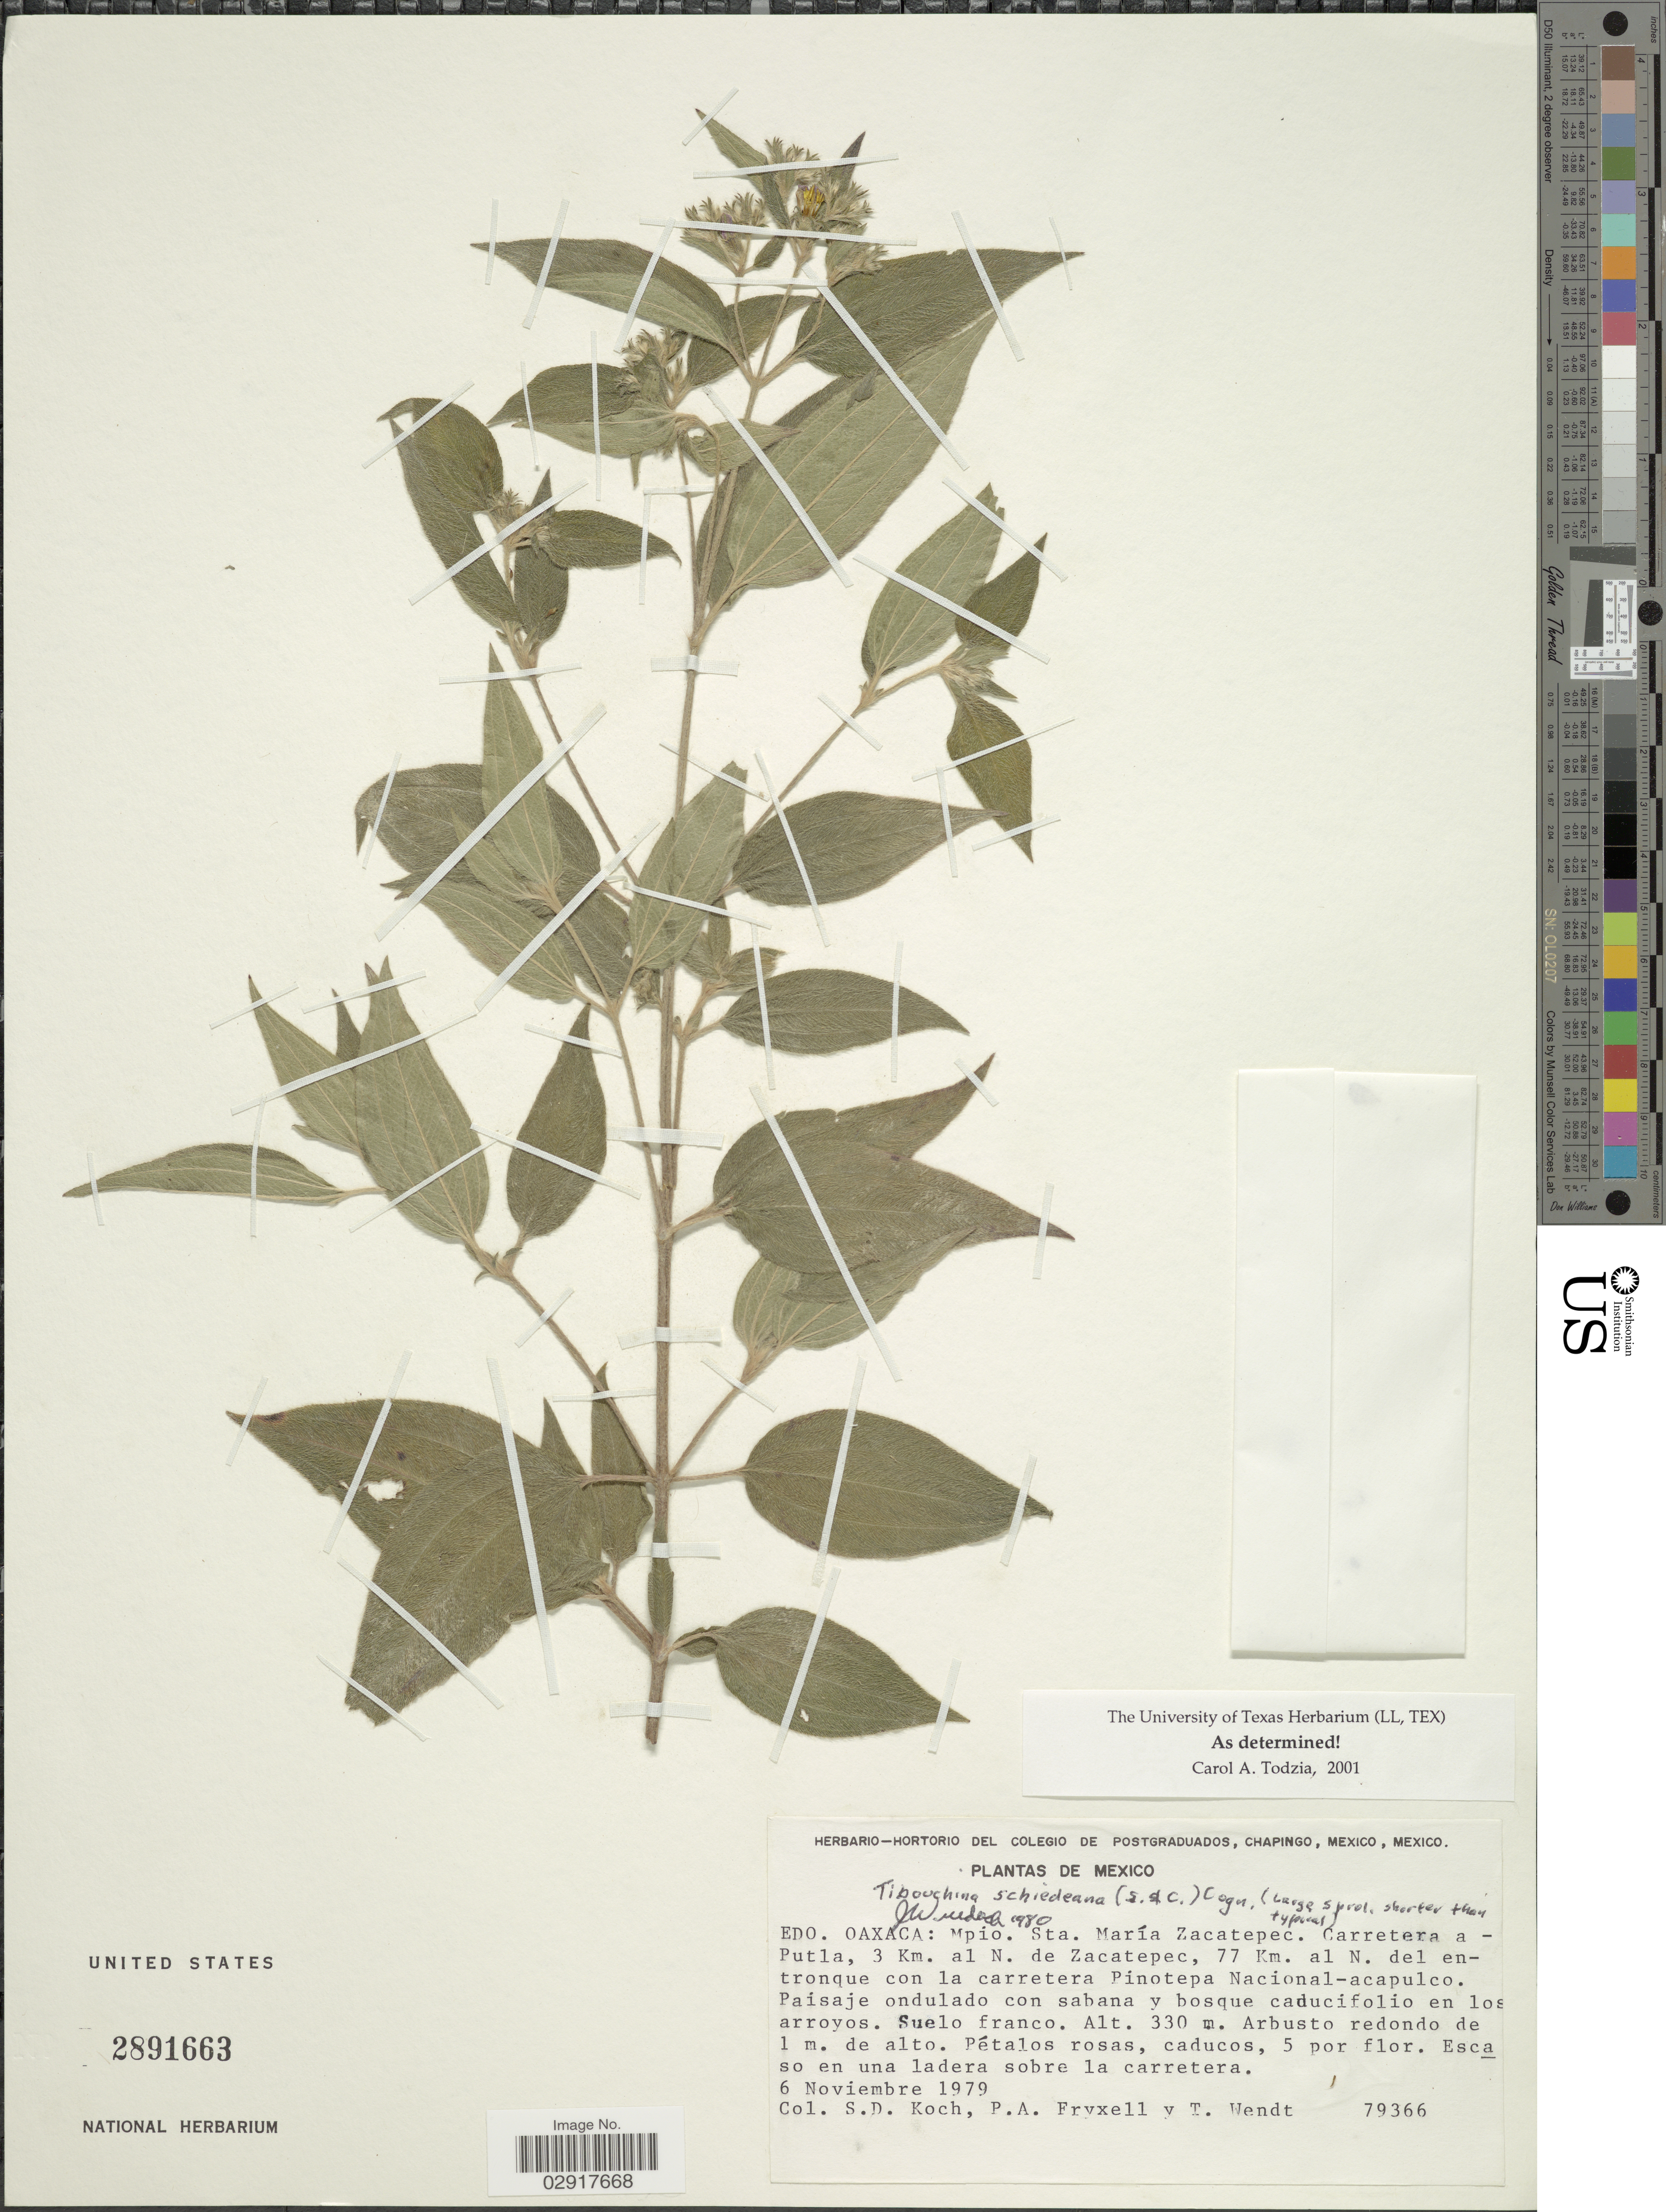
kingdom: Plantae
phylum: Tracheophyta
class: Magnoliopsida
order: Myrtales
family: Melastomataceae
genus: Chaetogastra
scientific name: Chaetogastra schiedeana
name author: (Schltdl. & Cham.) Walp.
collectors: S. Koch, P. A. Fryxell & T. L. Wendt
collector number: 79366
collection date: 1979-11-06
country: Mexico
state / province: Oaxaca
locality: Edo. Oaxaca: Mpio. Sta. María Zacatepec. Carretera a-Putla, 3 Km. al N. de Zacatepec, 77 Km. a1 N. del entronque con la carretera Pinotepa Nacional-acapulco.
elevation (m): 330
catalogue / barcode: US 2891663